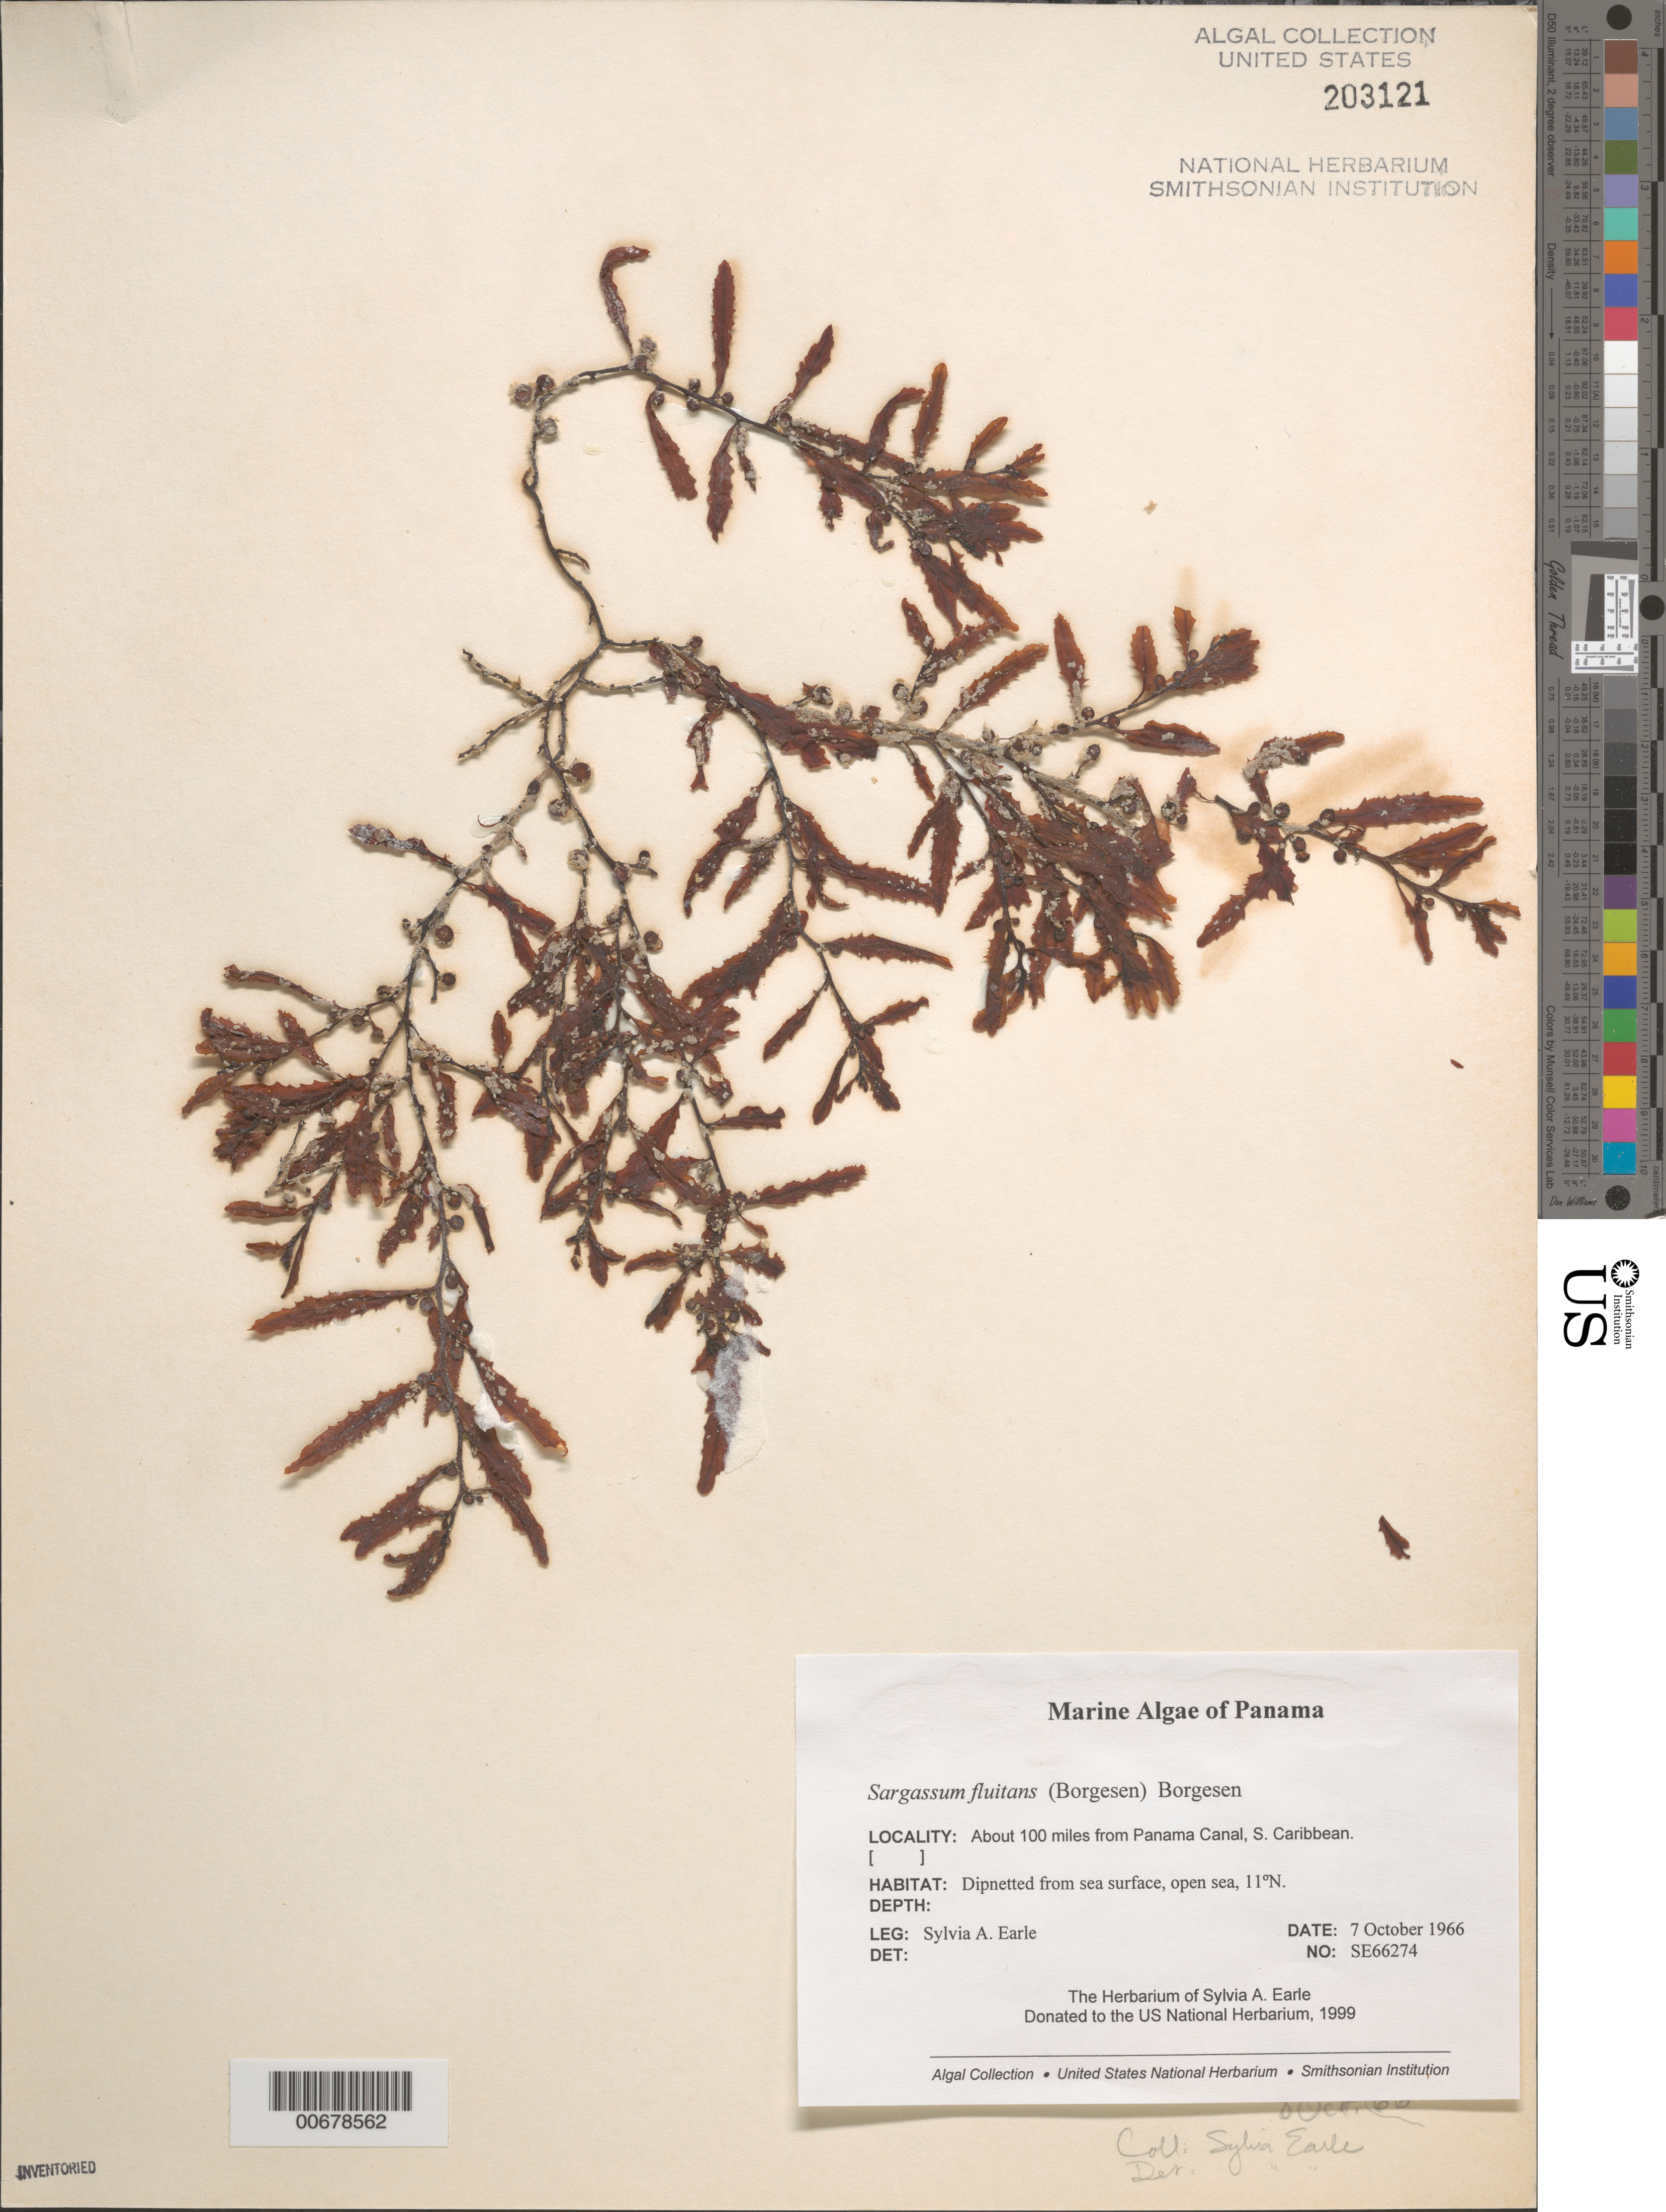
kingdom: Chromista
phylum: Ochrophyta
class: Phaeophyceae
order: Fucales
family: Sargassaceae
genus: Sargassum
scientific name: Sargassum fluitans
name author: (Børgesen) Børgesen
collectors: S. A. Earle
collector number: SE 66274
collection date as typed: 07 Oct 1966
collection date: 1966-10-07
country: Panama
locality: South Caribbean Sea, ca. 100 miles from Panama Canal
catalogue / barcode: US 203121